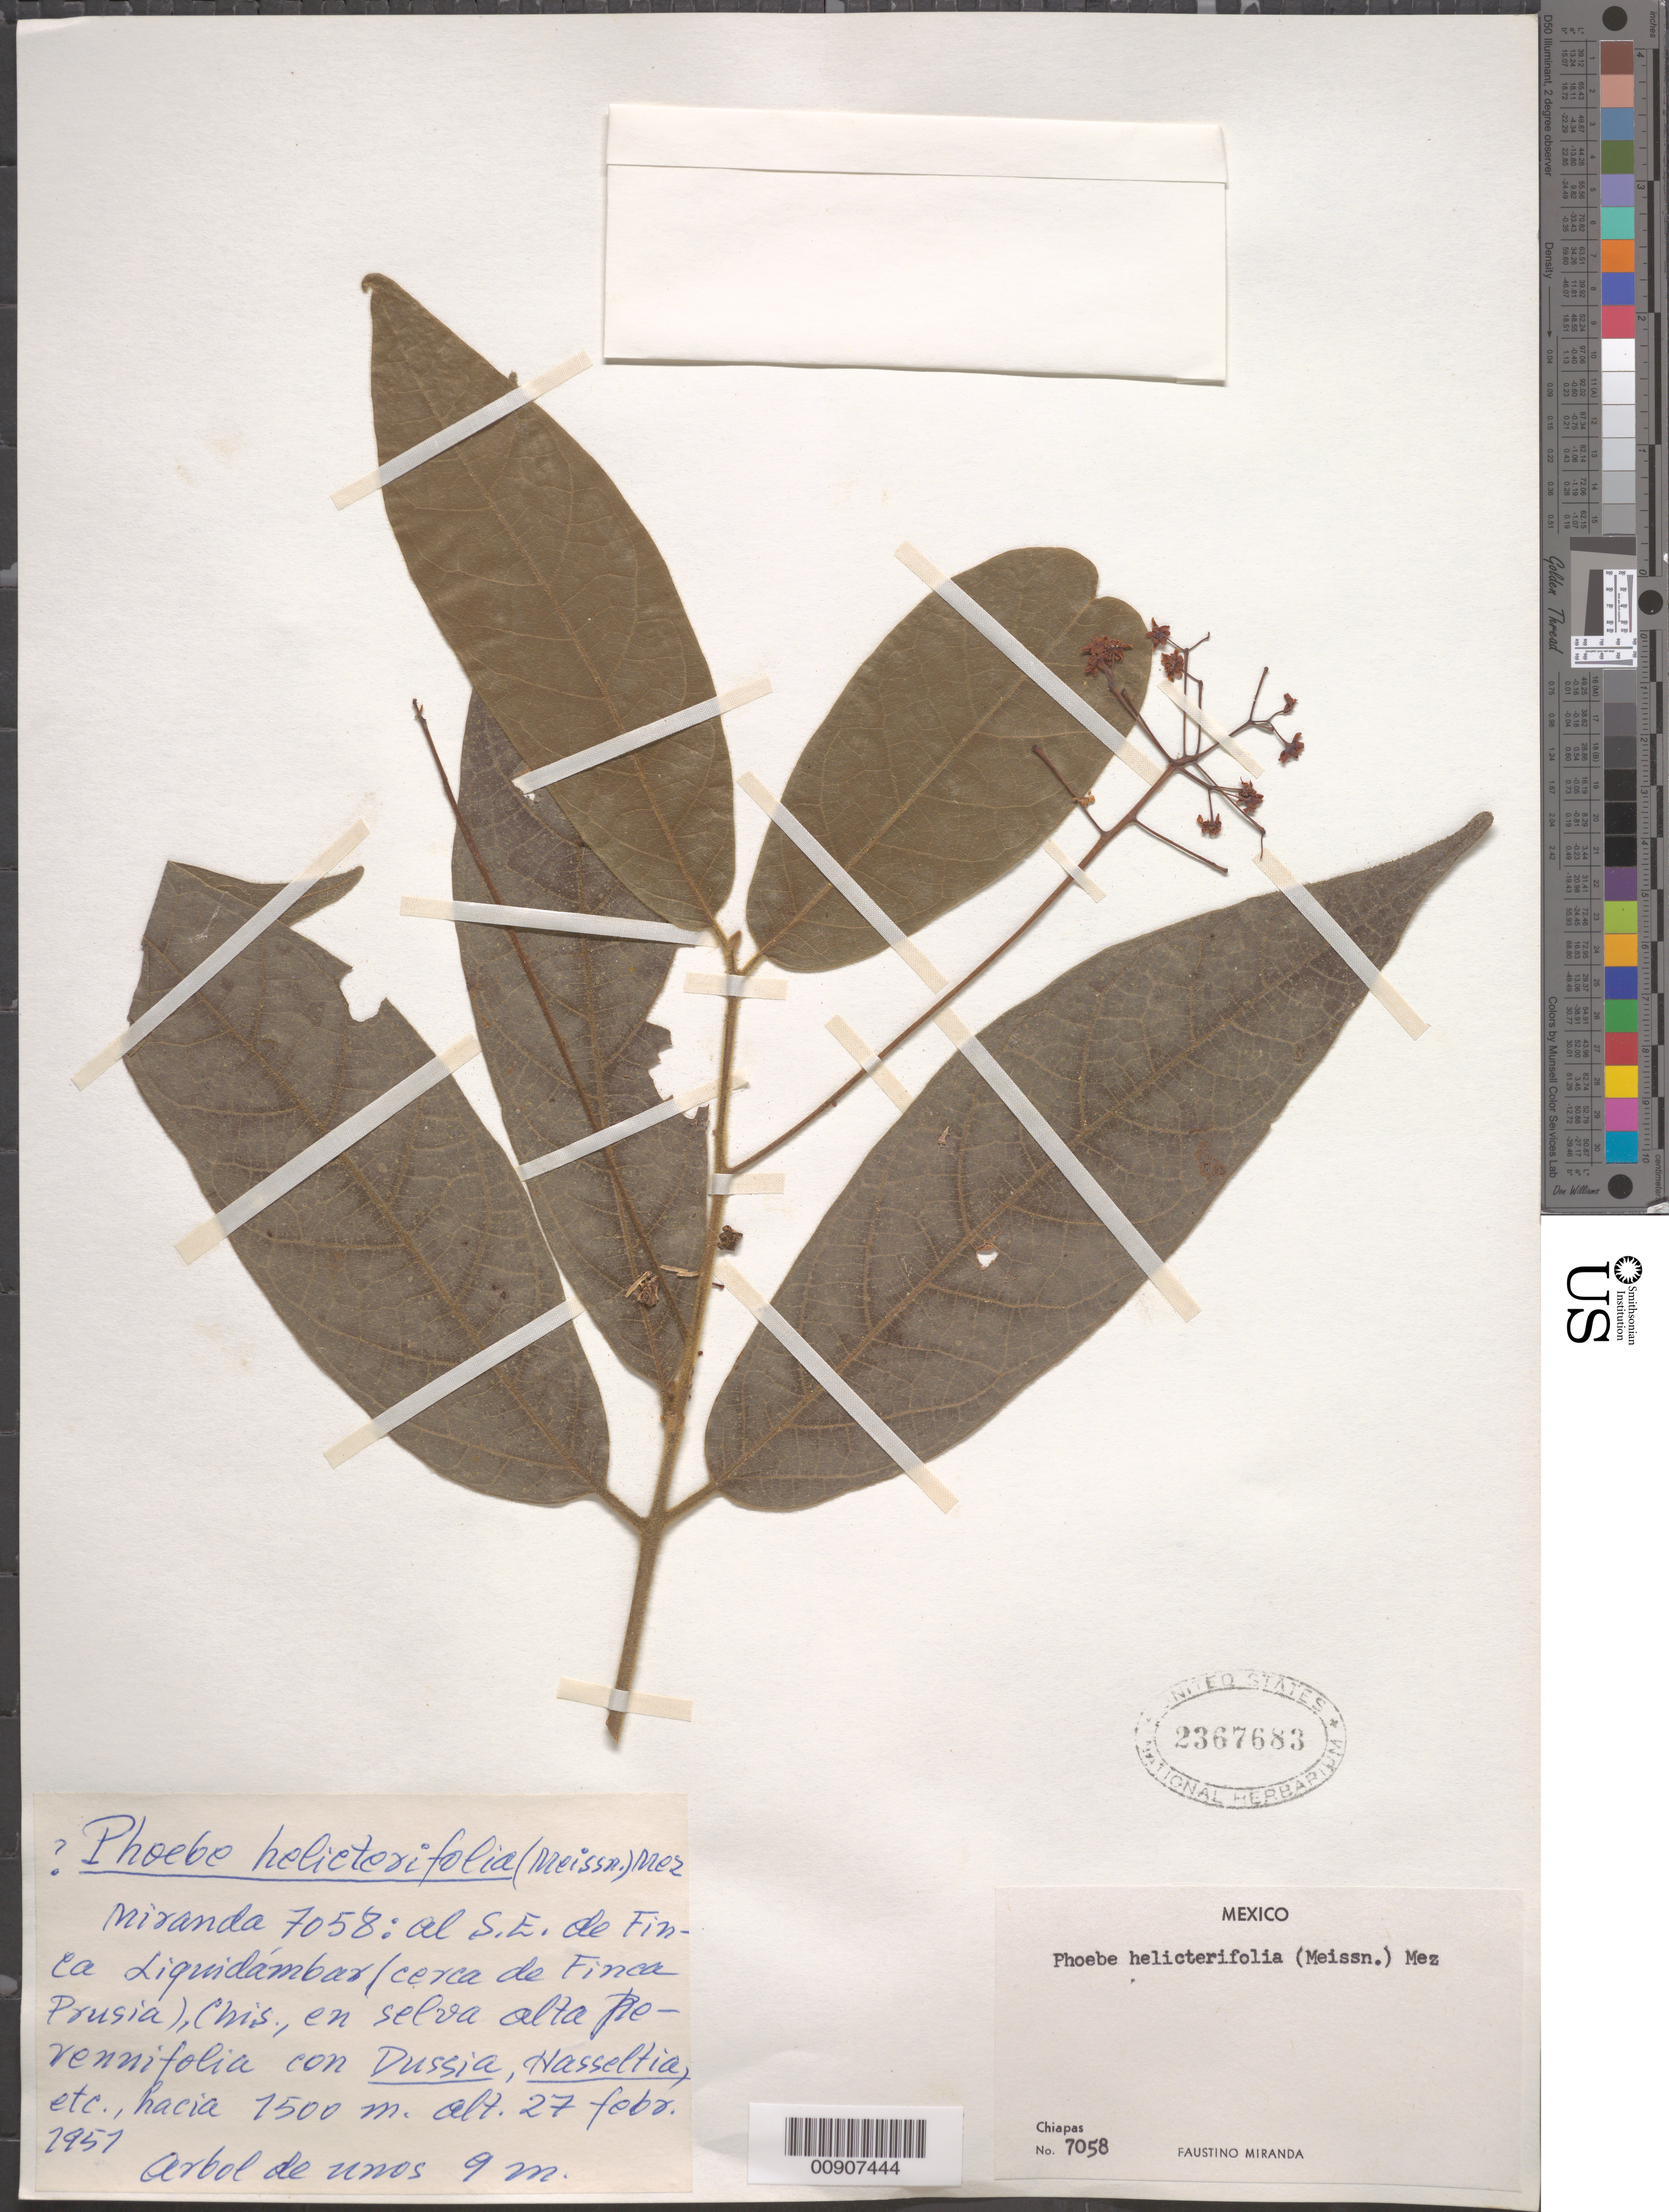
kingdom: Plantae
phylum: Tracheophyta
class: Magnoliopsida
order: Laurales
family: Lauraceae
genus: Phoebe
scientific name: Phoebe helicterifolia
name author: (Meisn.) Mez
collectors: Miranda G., F.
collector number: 7058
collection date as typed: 27 Feb 1951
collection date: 1951-02-27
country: Mexico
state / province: Chiapas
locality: Al S.E. de Finca Liquidámbar (cerca de Finca Prusia), Chiapas.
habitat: En selva alta perennifolia con Dussia, Hasseltia, etc.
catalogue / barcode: US 2367683